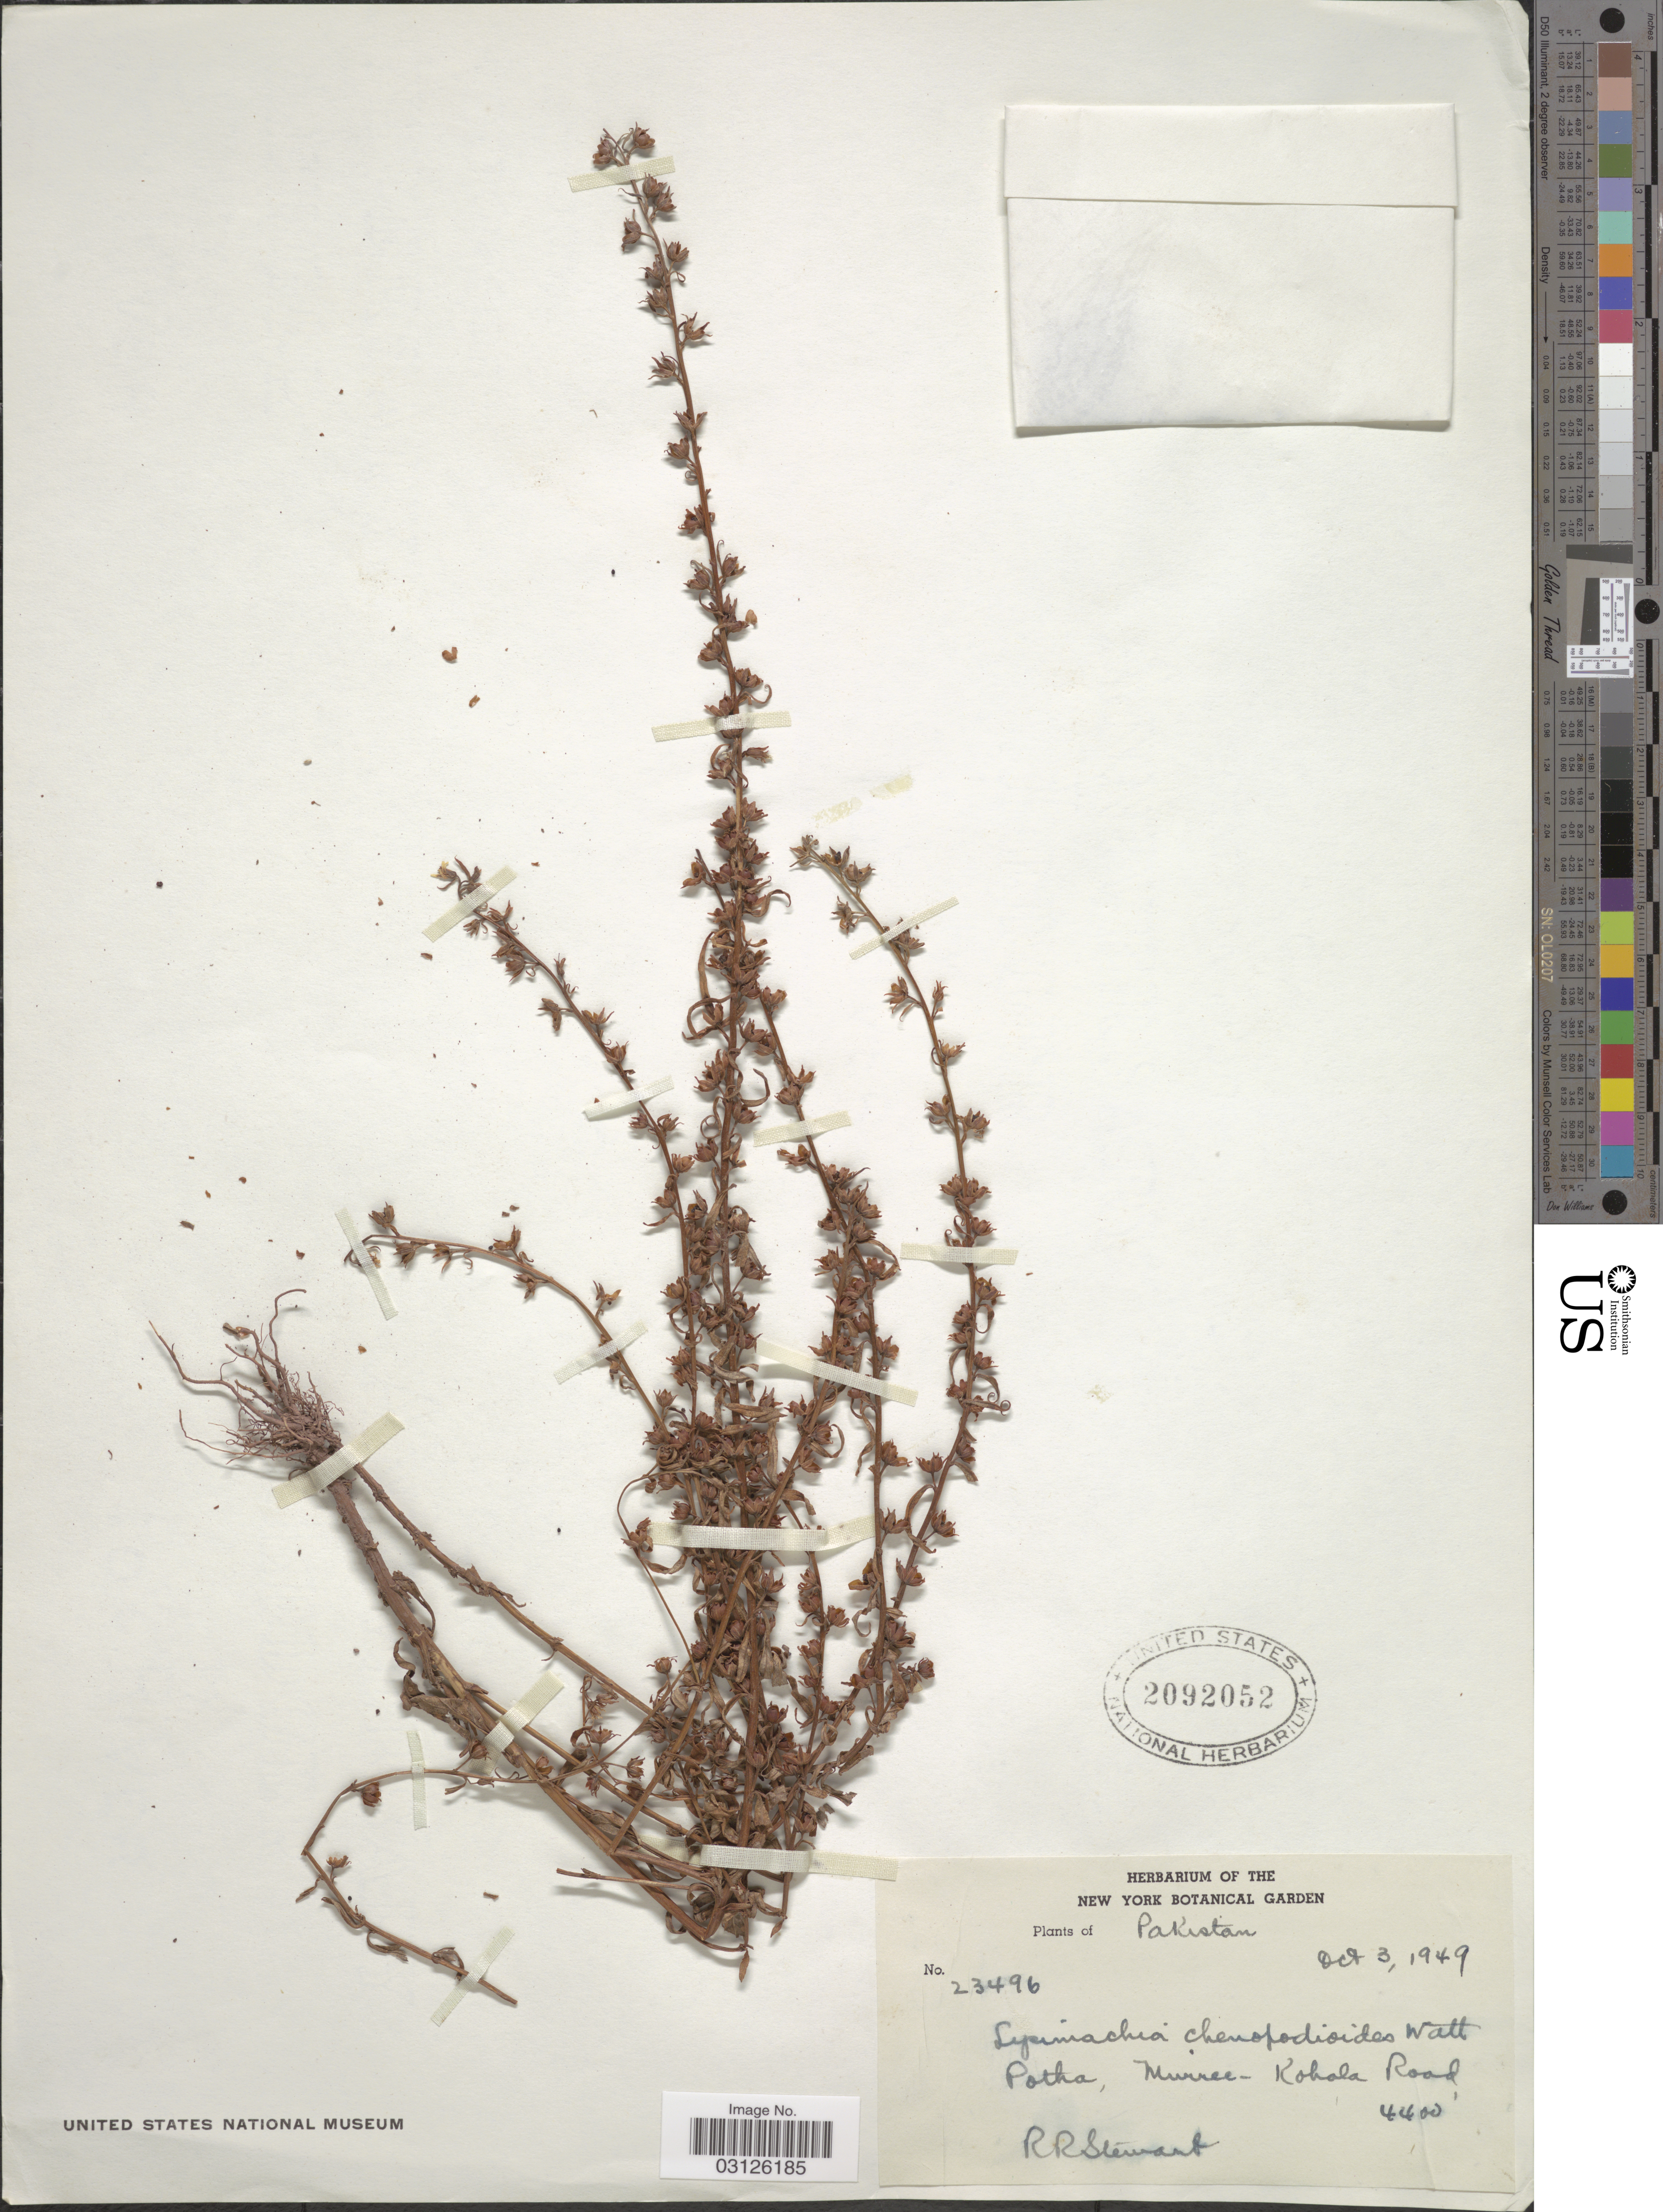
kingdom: Plantae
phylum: Tracheophyta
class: Magnoliopsida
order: Ericales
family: Primulaceae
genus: Lysimachia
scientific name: Lysimachia chenopodioides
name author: Watt ex Hook. f.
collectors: R. Stewart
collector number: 23496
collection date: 1949-10-03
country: Pakistan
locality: Potha, Murree-Kohala Road.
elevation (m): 1341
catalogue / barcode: US 2092052